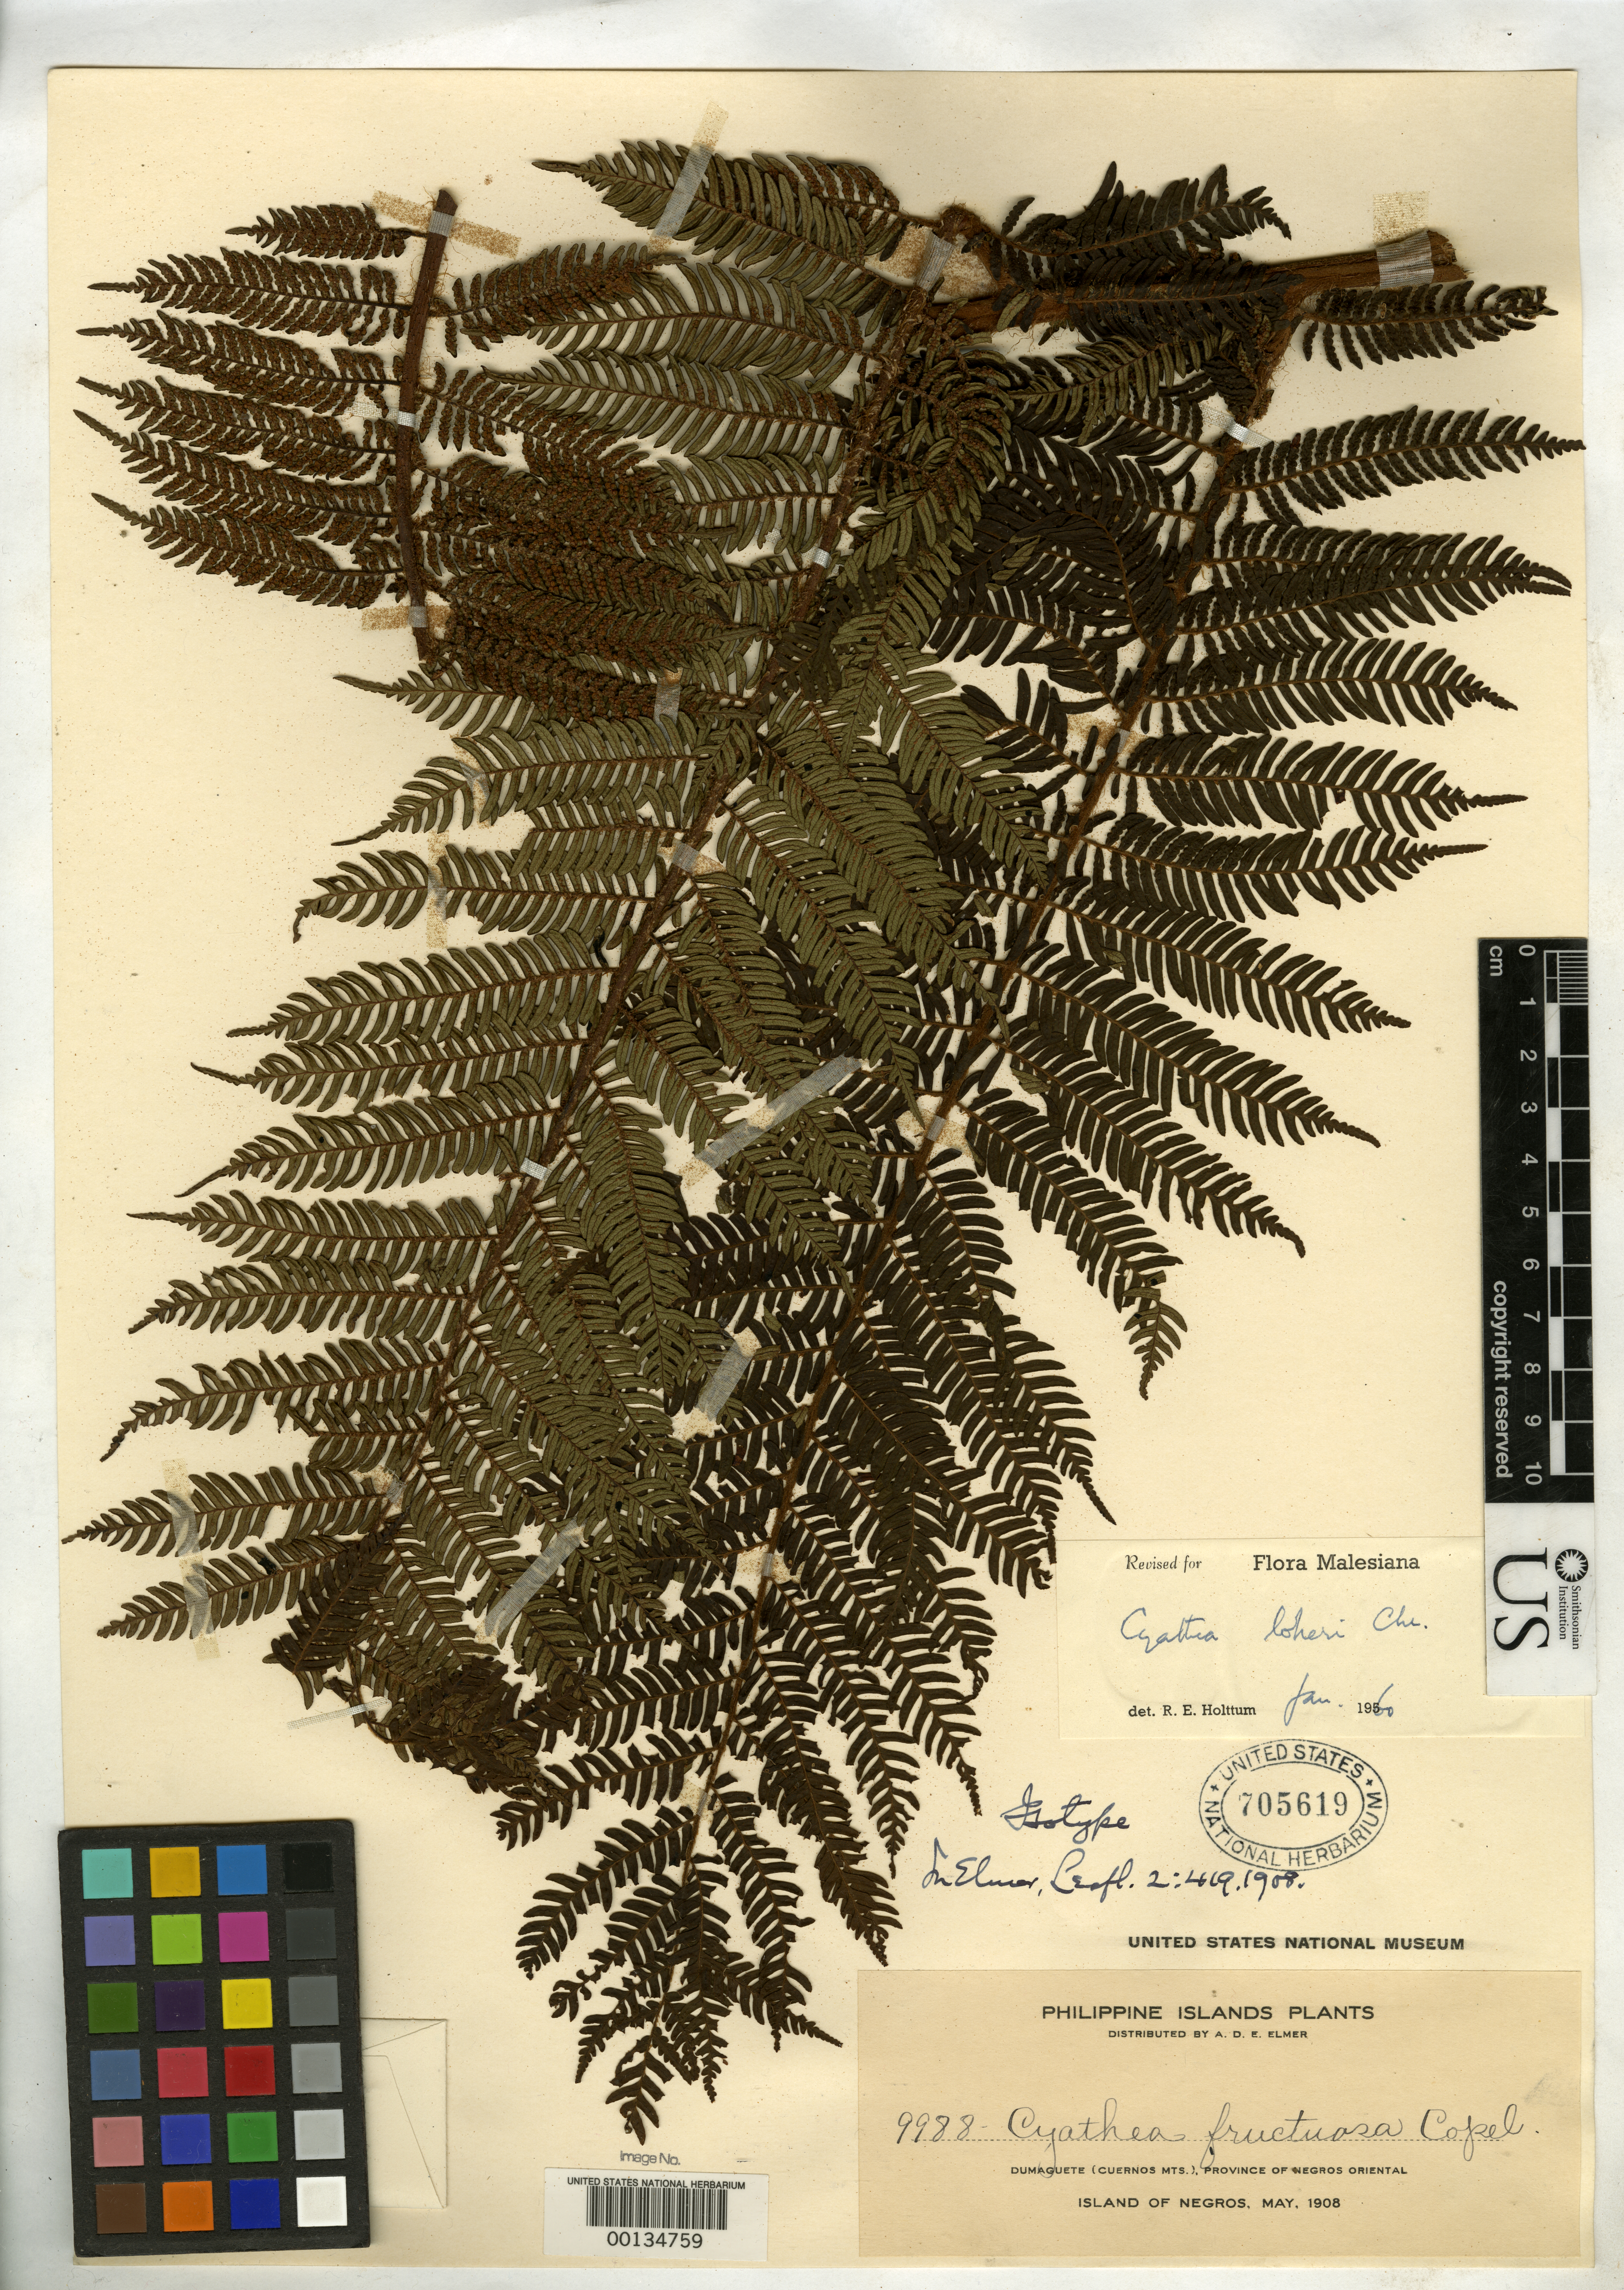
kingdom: Plantae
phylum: Tracheophyta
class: Polypodiopsida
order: Cyatheales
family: Cyatheaceae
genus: Cyathea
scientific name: Cyathea fructuosa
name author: Copel. in Elmer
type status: Isotype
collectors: A. D. E. Elmer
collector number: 9988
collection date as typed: May 1908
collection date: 1908-05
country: Philippines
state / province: Central Visayas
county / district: Negros Oriental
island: Negros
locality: Dumaguete, Cuernos Mountains.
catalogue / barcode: US 705619